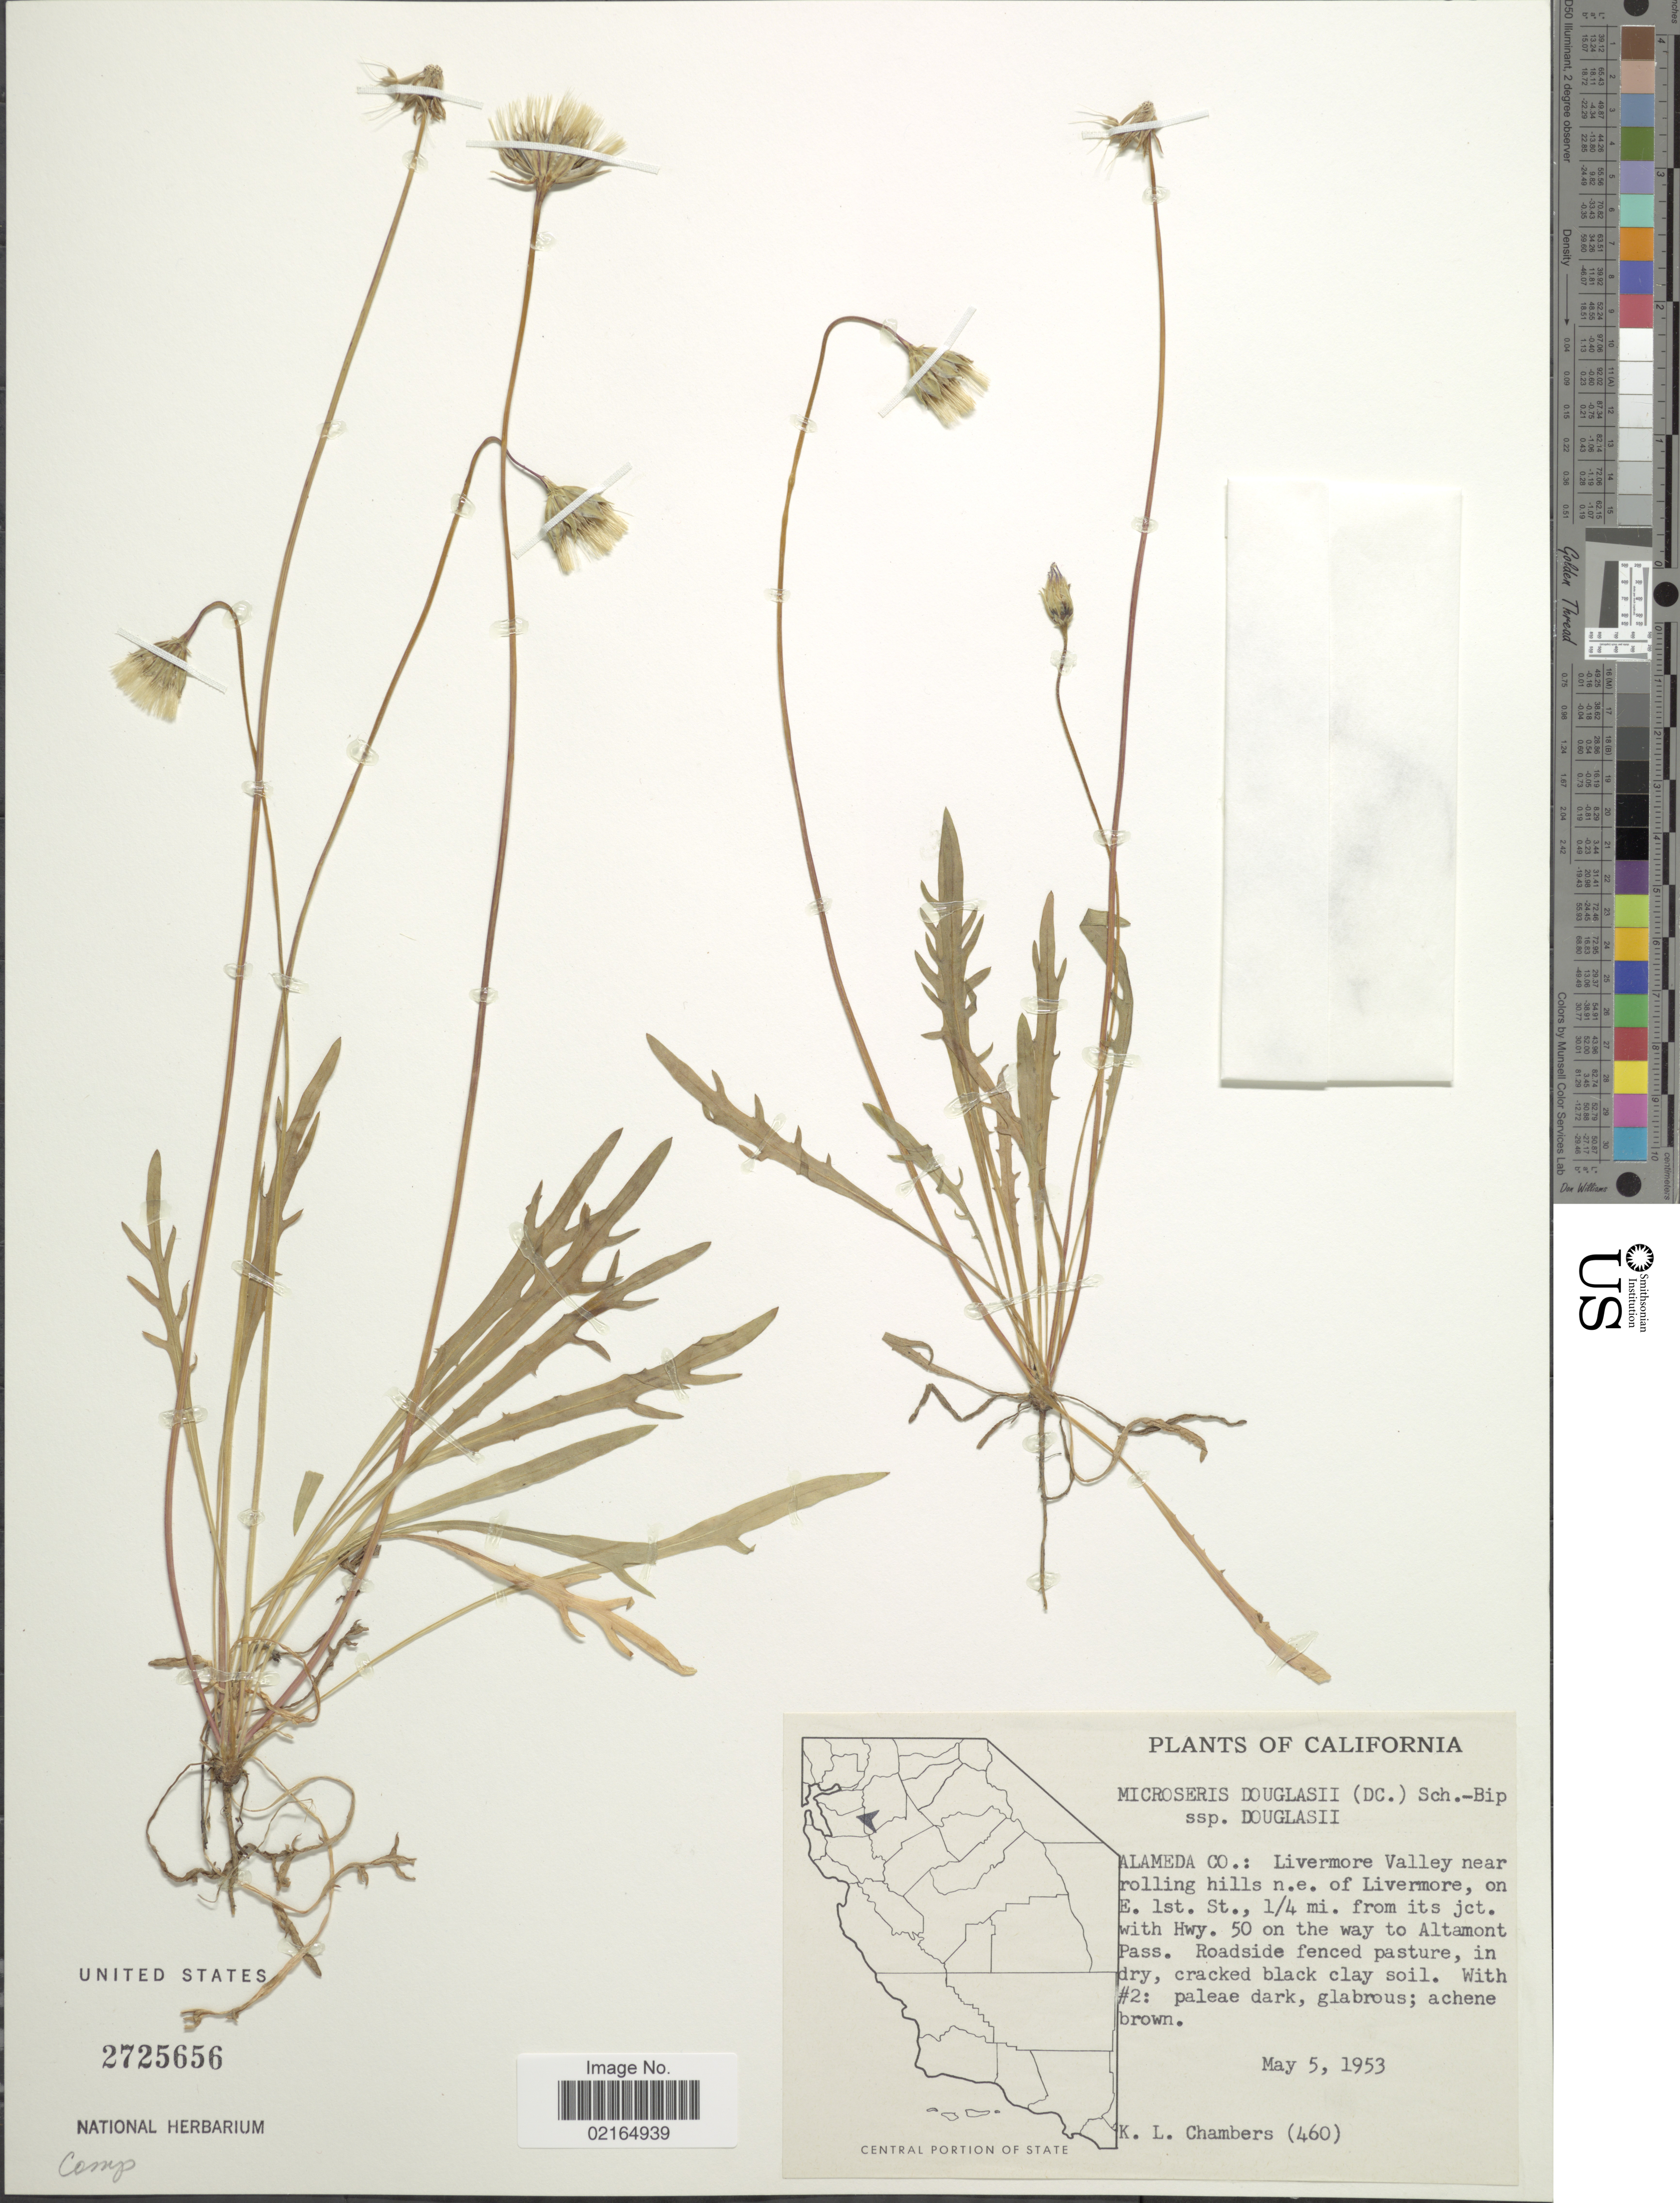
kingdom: Plantae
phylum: Tracheophyta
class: Magnoliopsida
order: Asterales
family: Asteraceae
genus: Microseris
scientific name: Microseris douglasii subsp. douglasii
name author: (DC.) Sch. Bip.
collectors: K. Chambers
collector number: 460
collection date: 1953-05-05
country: United States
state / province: California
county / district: Alameda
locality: Alameda Co.: Livermore Valley near rolling hills n.e. of Livermore, on E. 1st. St., 1/4 mi. from its jct. Pass, roadside.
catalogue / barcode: US 2725656